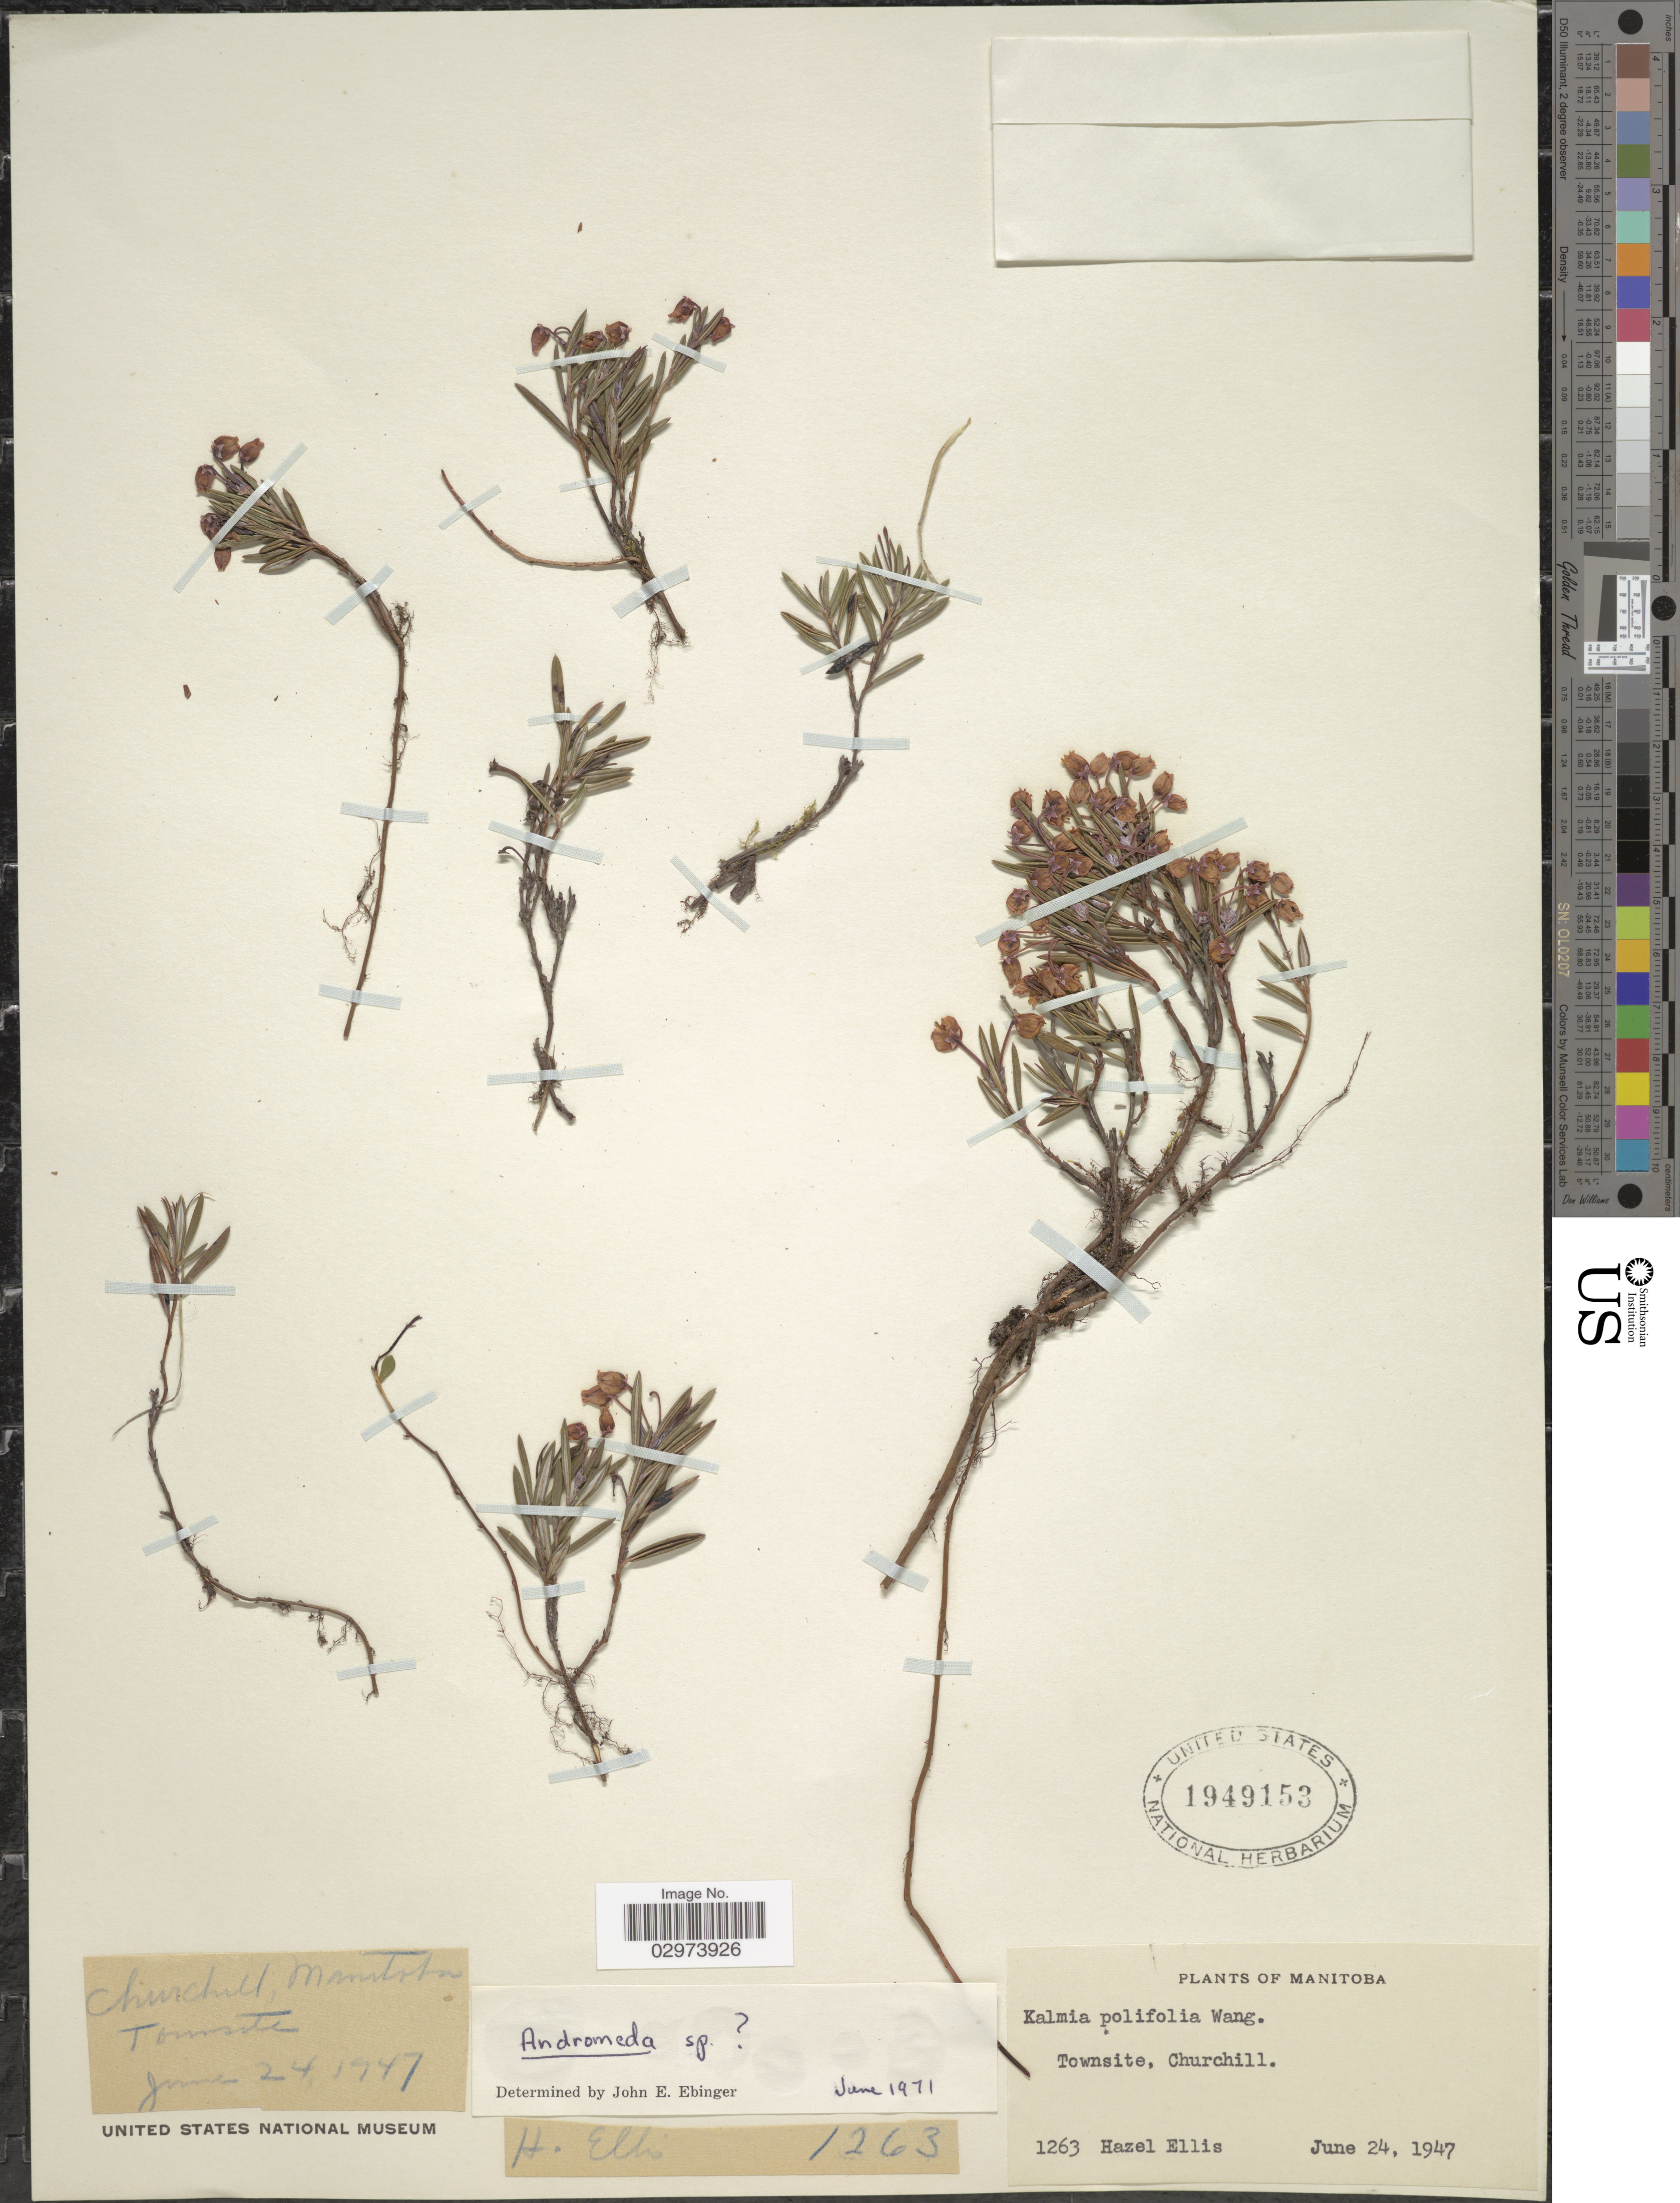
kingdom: Plantae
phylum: Tracheophyta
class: Magnoliopsida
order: Ericales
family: Ericaceae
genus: Andromeda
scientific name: Andromeda polifolia var. latifolia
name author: Aiton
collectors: H. Ellis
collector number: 1263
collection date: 1947-06-24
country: Canada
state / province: Manitoba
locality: Townsite, Churchill.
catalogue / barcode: US 1949153